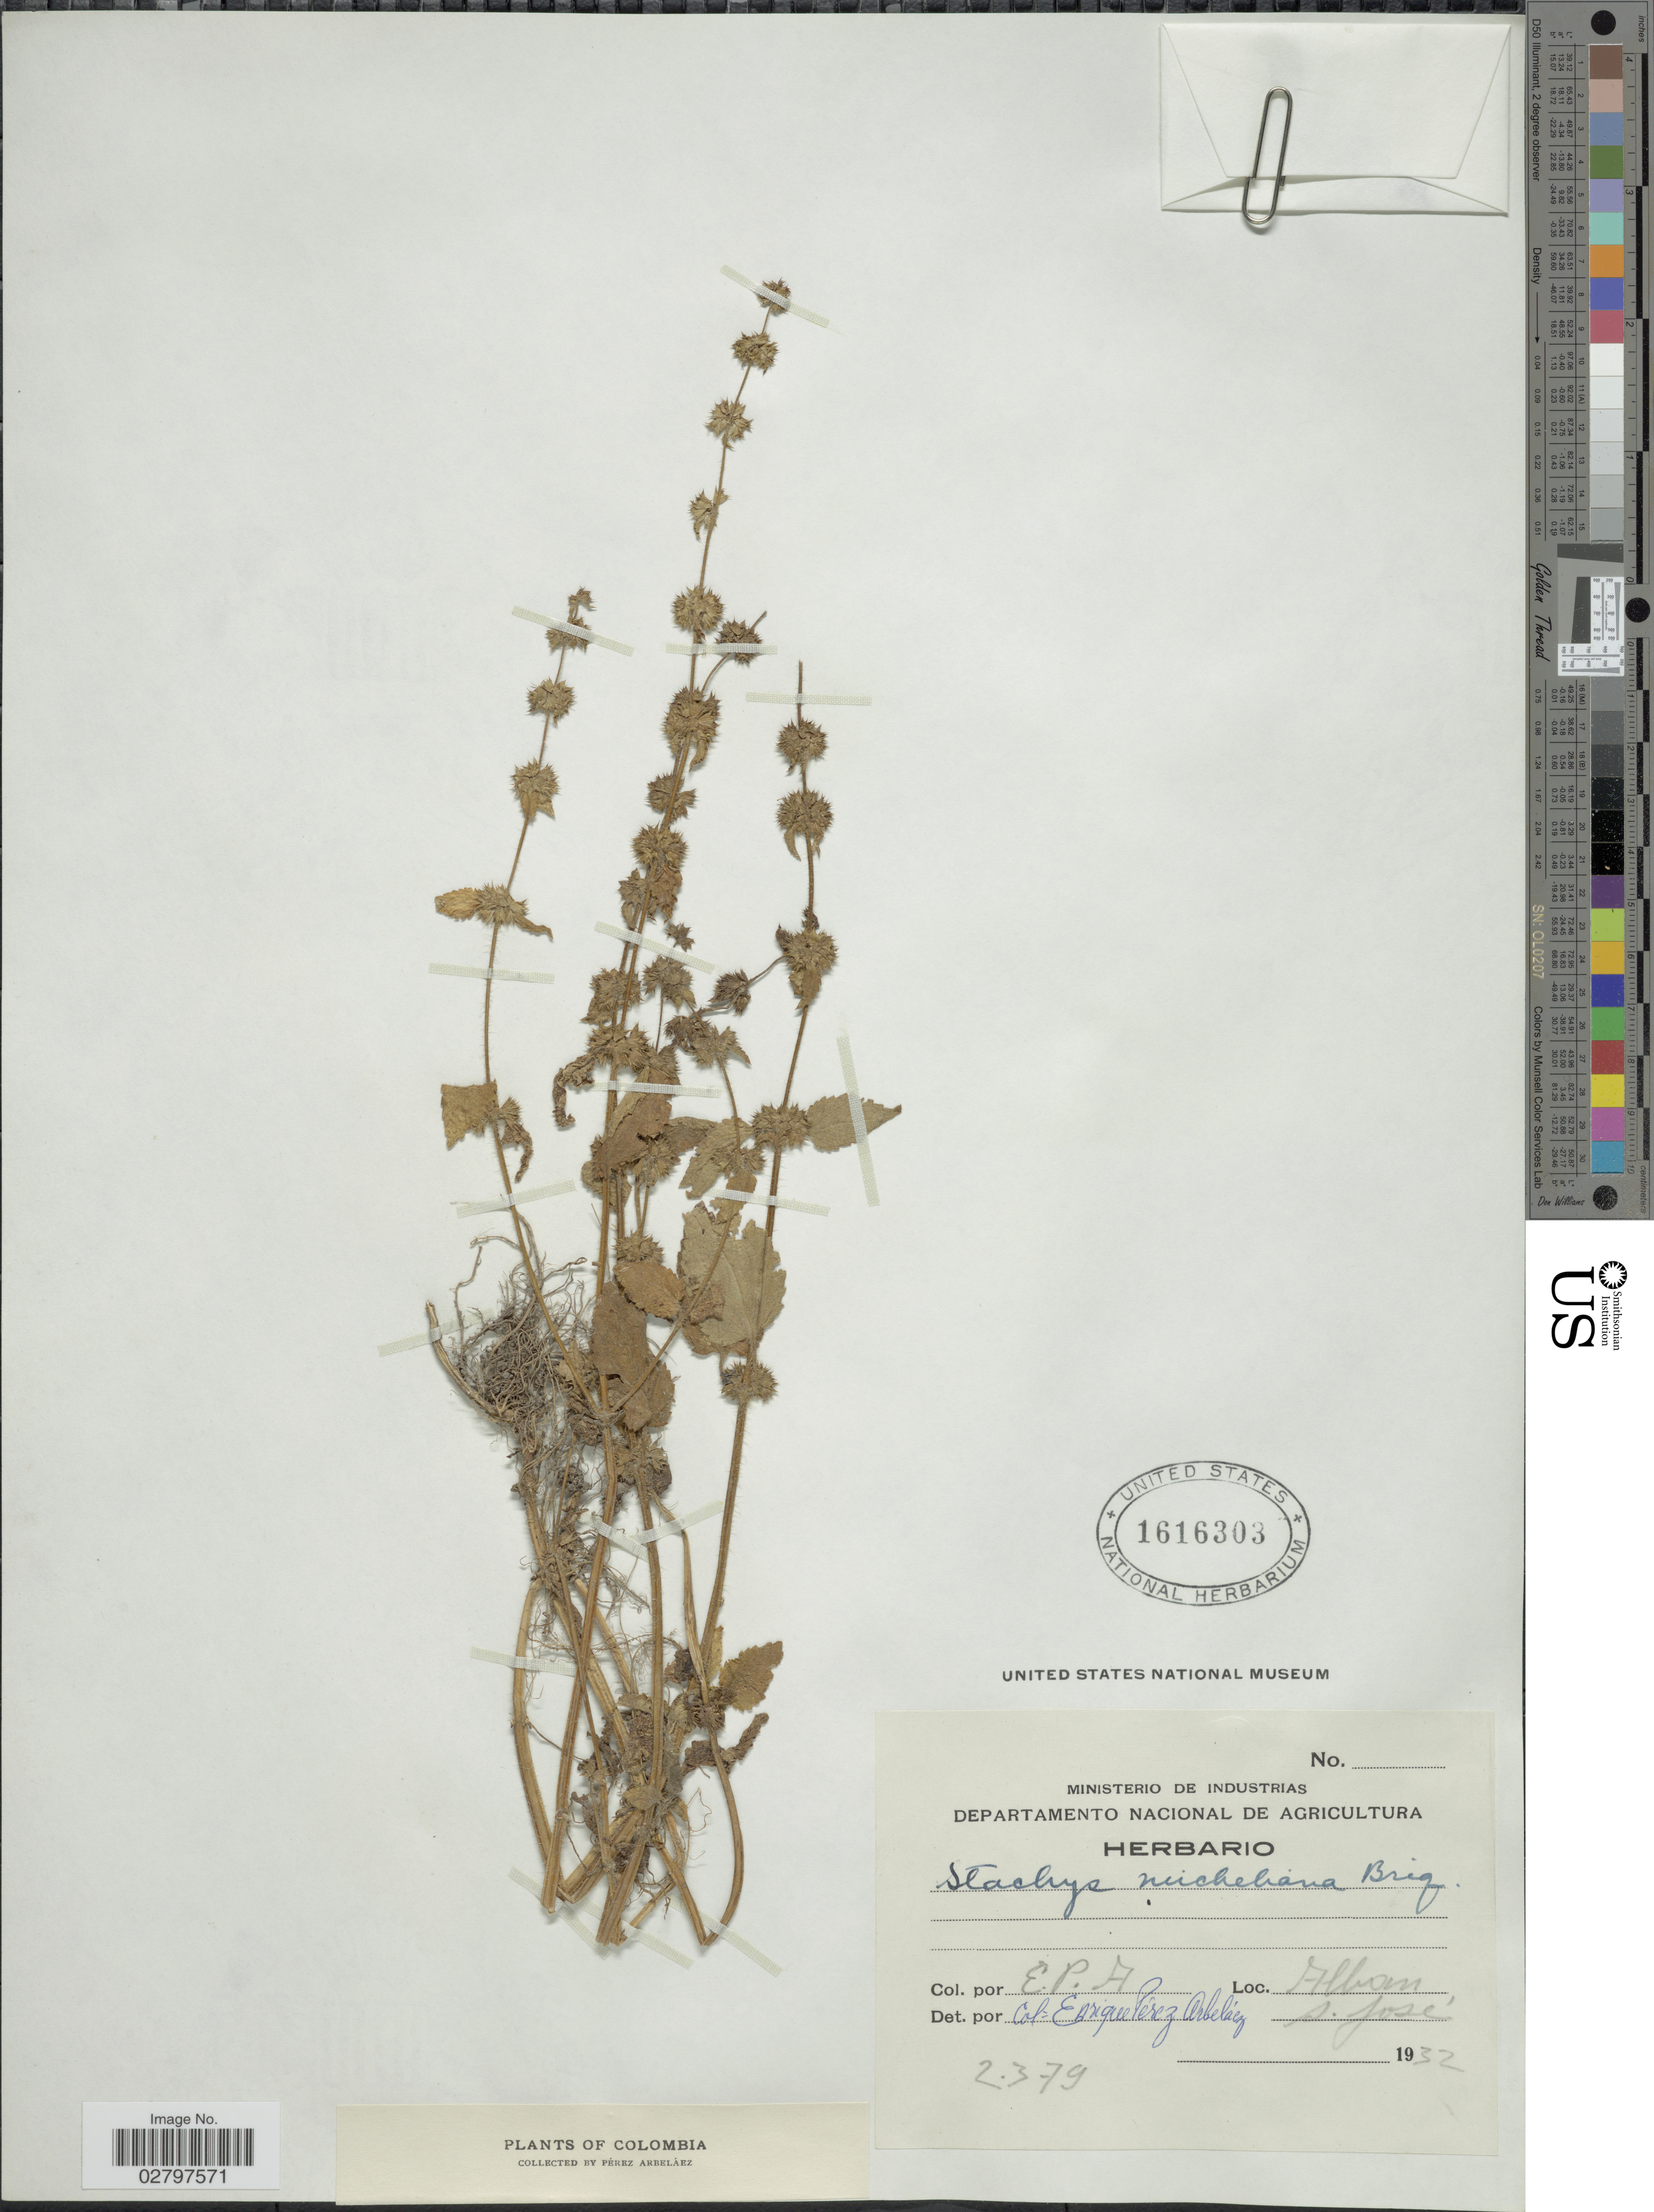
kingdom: Plantae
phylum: Tracheophyta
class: Magnoliopsida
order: Lamiales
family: Lamiaceae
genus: Stachys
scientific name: Stachys micheliana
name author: Briq. ex Micheli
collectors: E. Pérez Arbeláez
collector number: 2379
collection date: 1932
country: Colombia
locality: Alban s. José.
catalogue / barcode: US 1616303